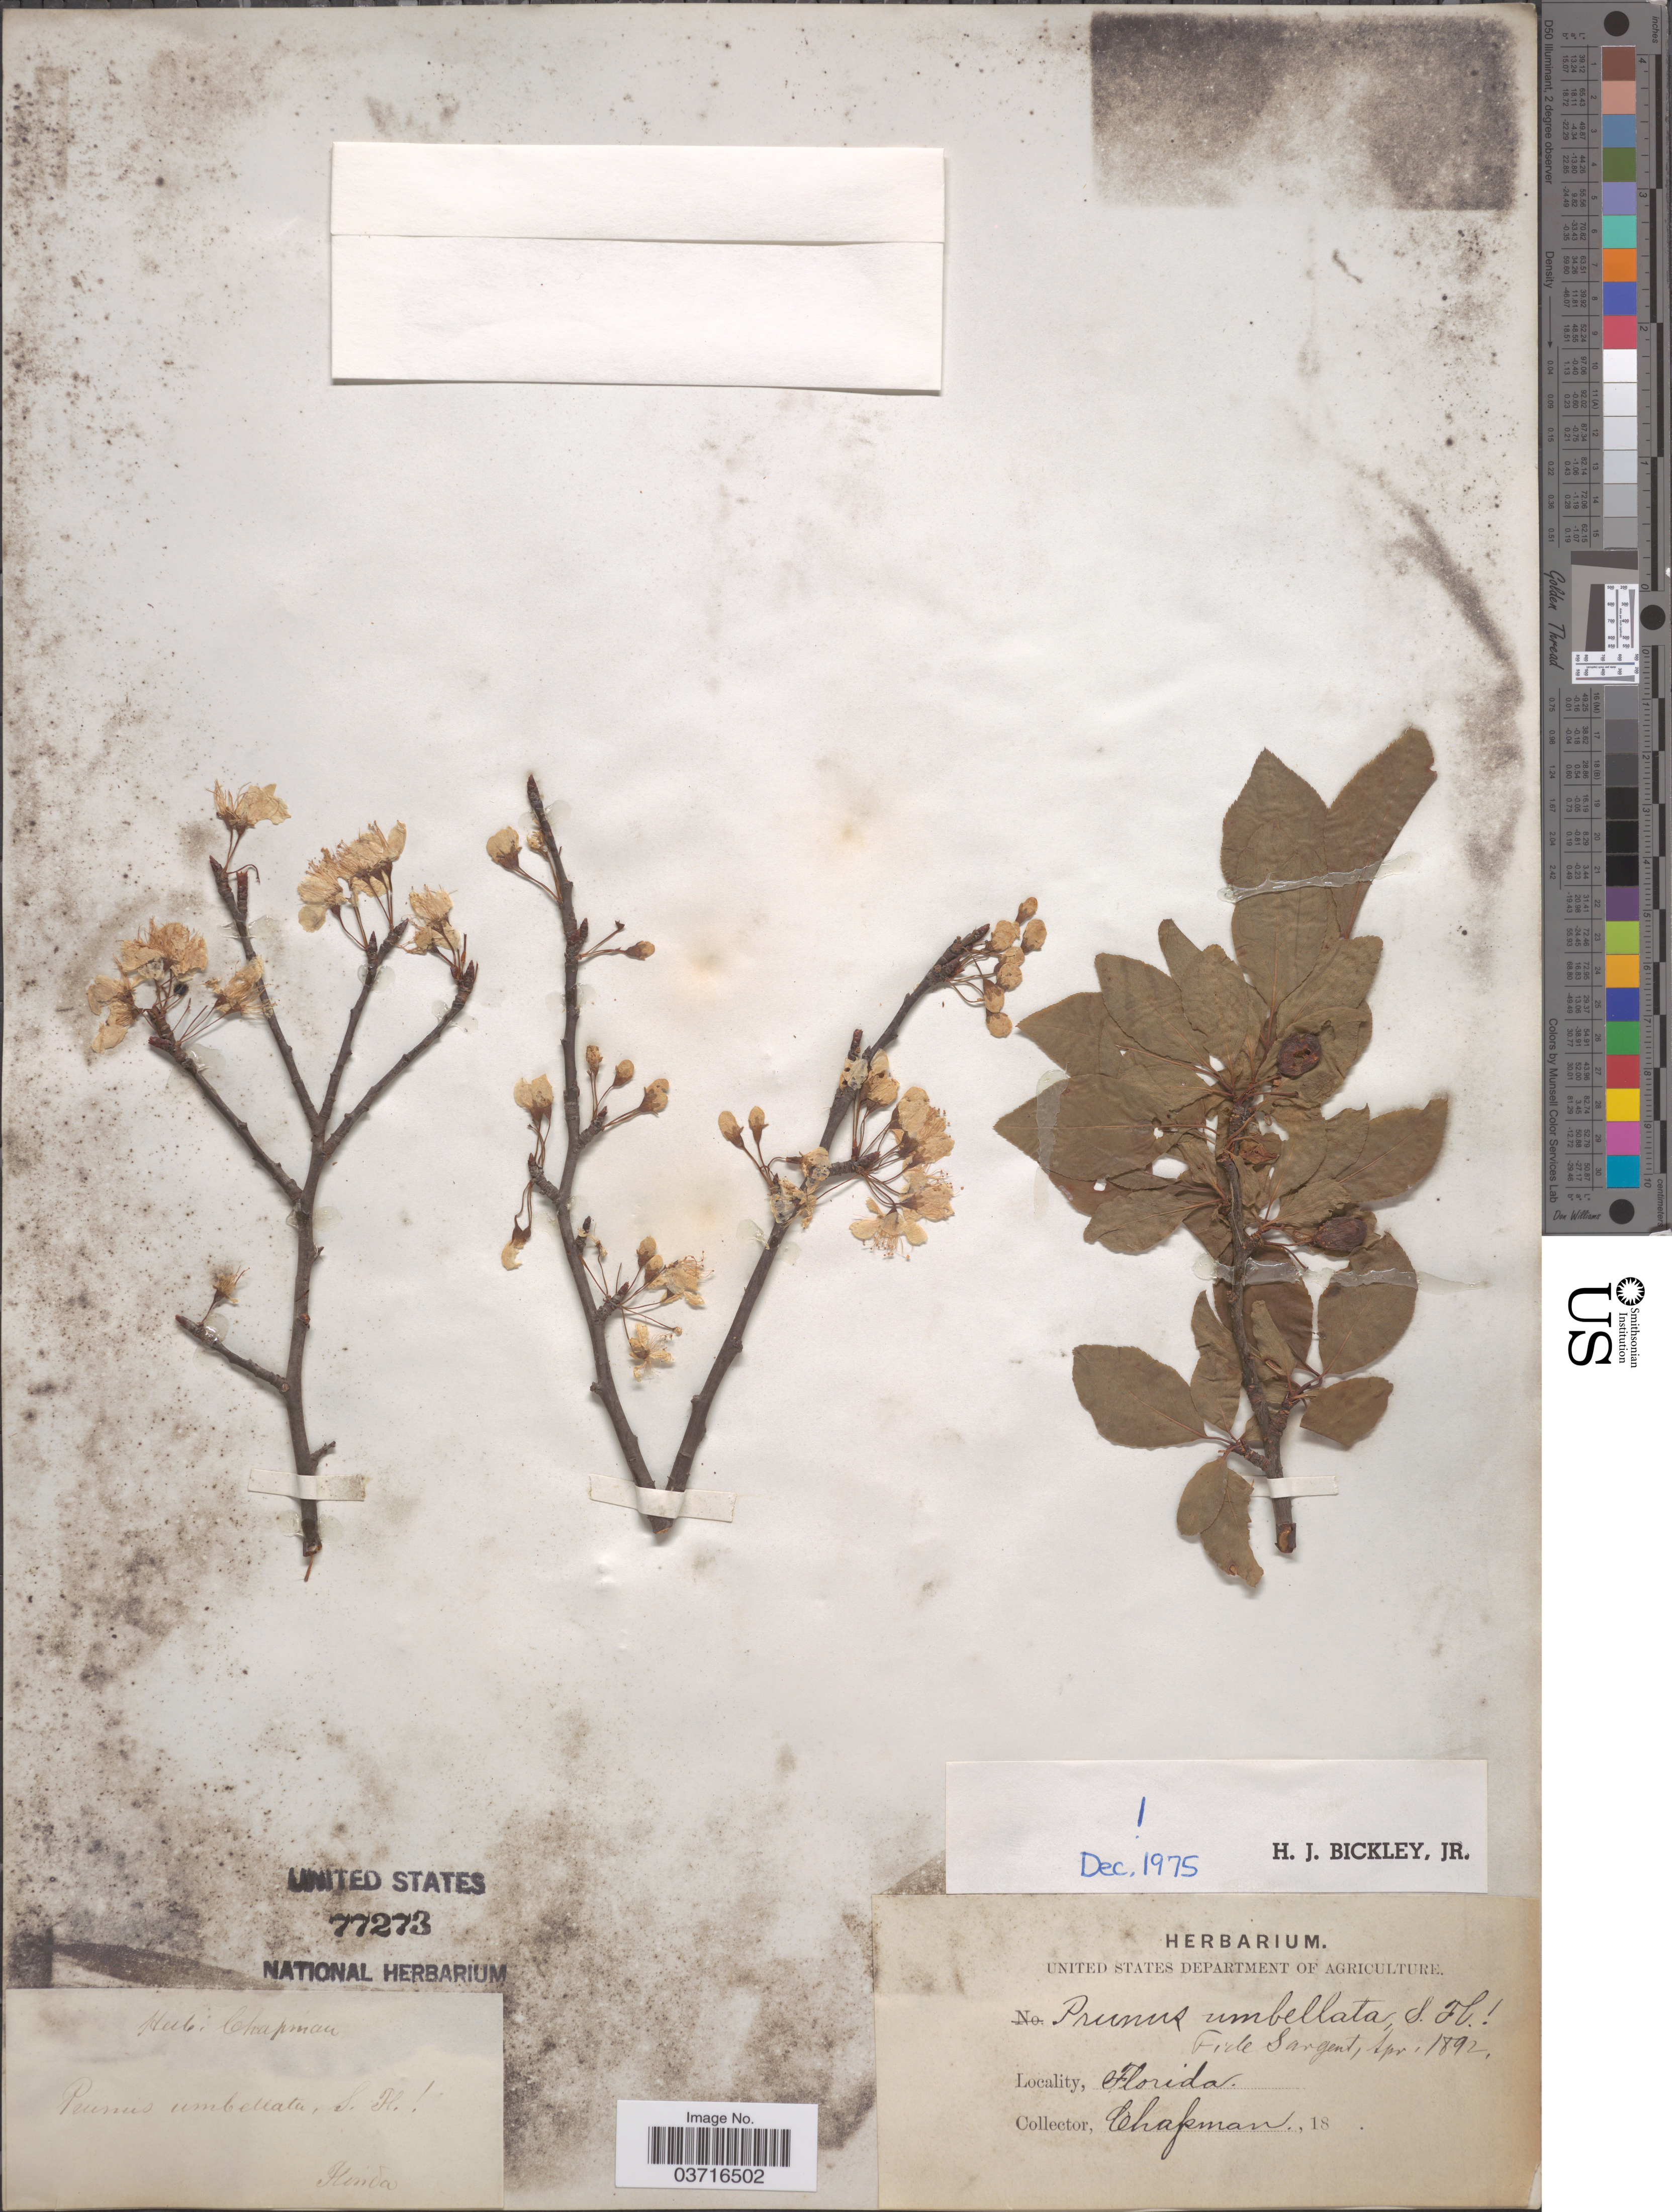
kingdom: Plantae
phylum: Tracheophyta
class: Magnoliopsida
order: Rosales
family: Rosaceae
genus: Prunus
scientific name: Prunus umbellata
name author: Elliott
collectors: A. Chapman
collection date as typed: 18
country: United States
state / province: Florida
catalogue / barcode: US 77273